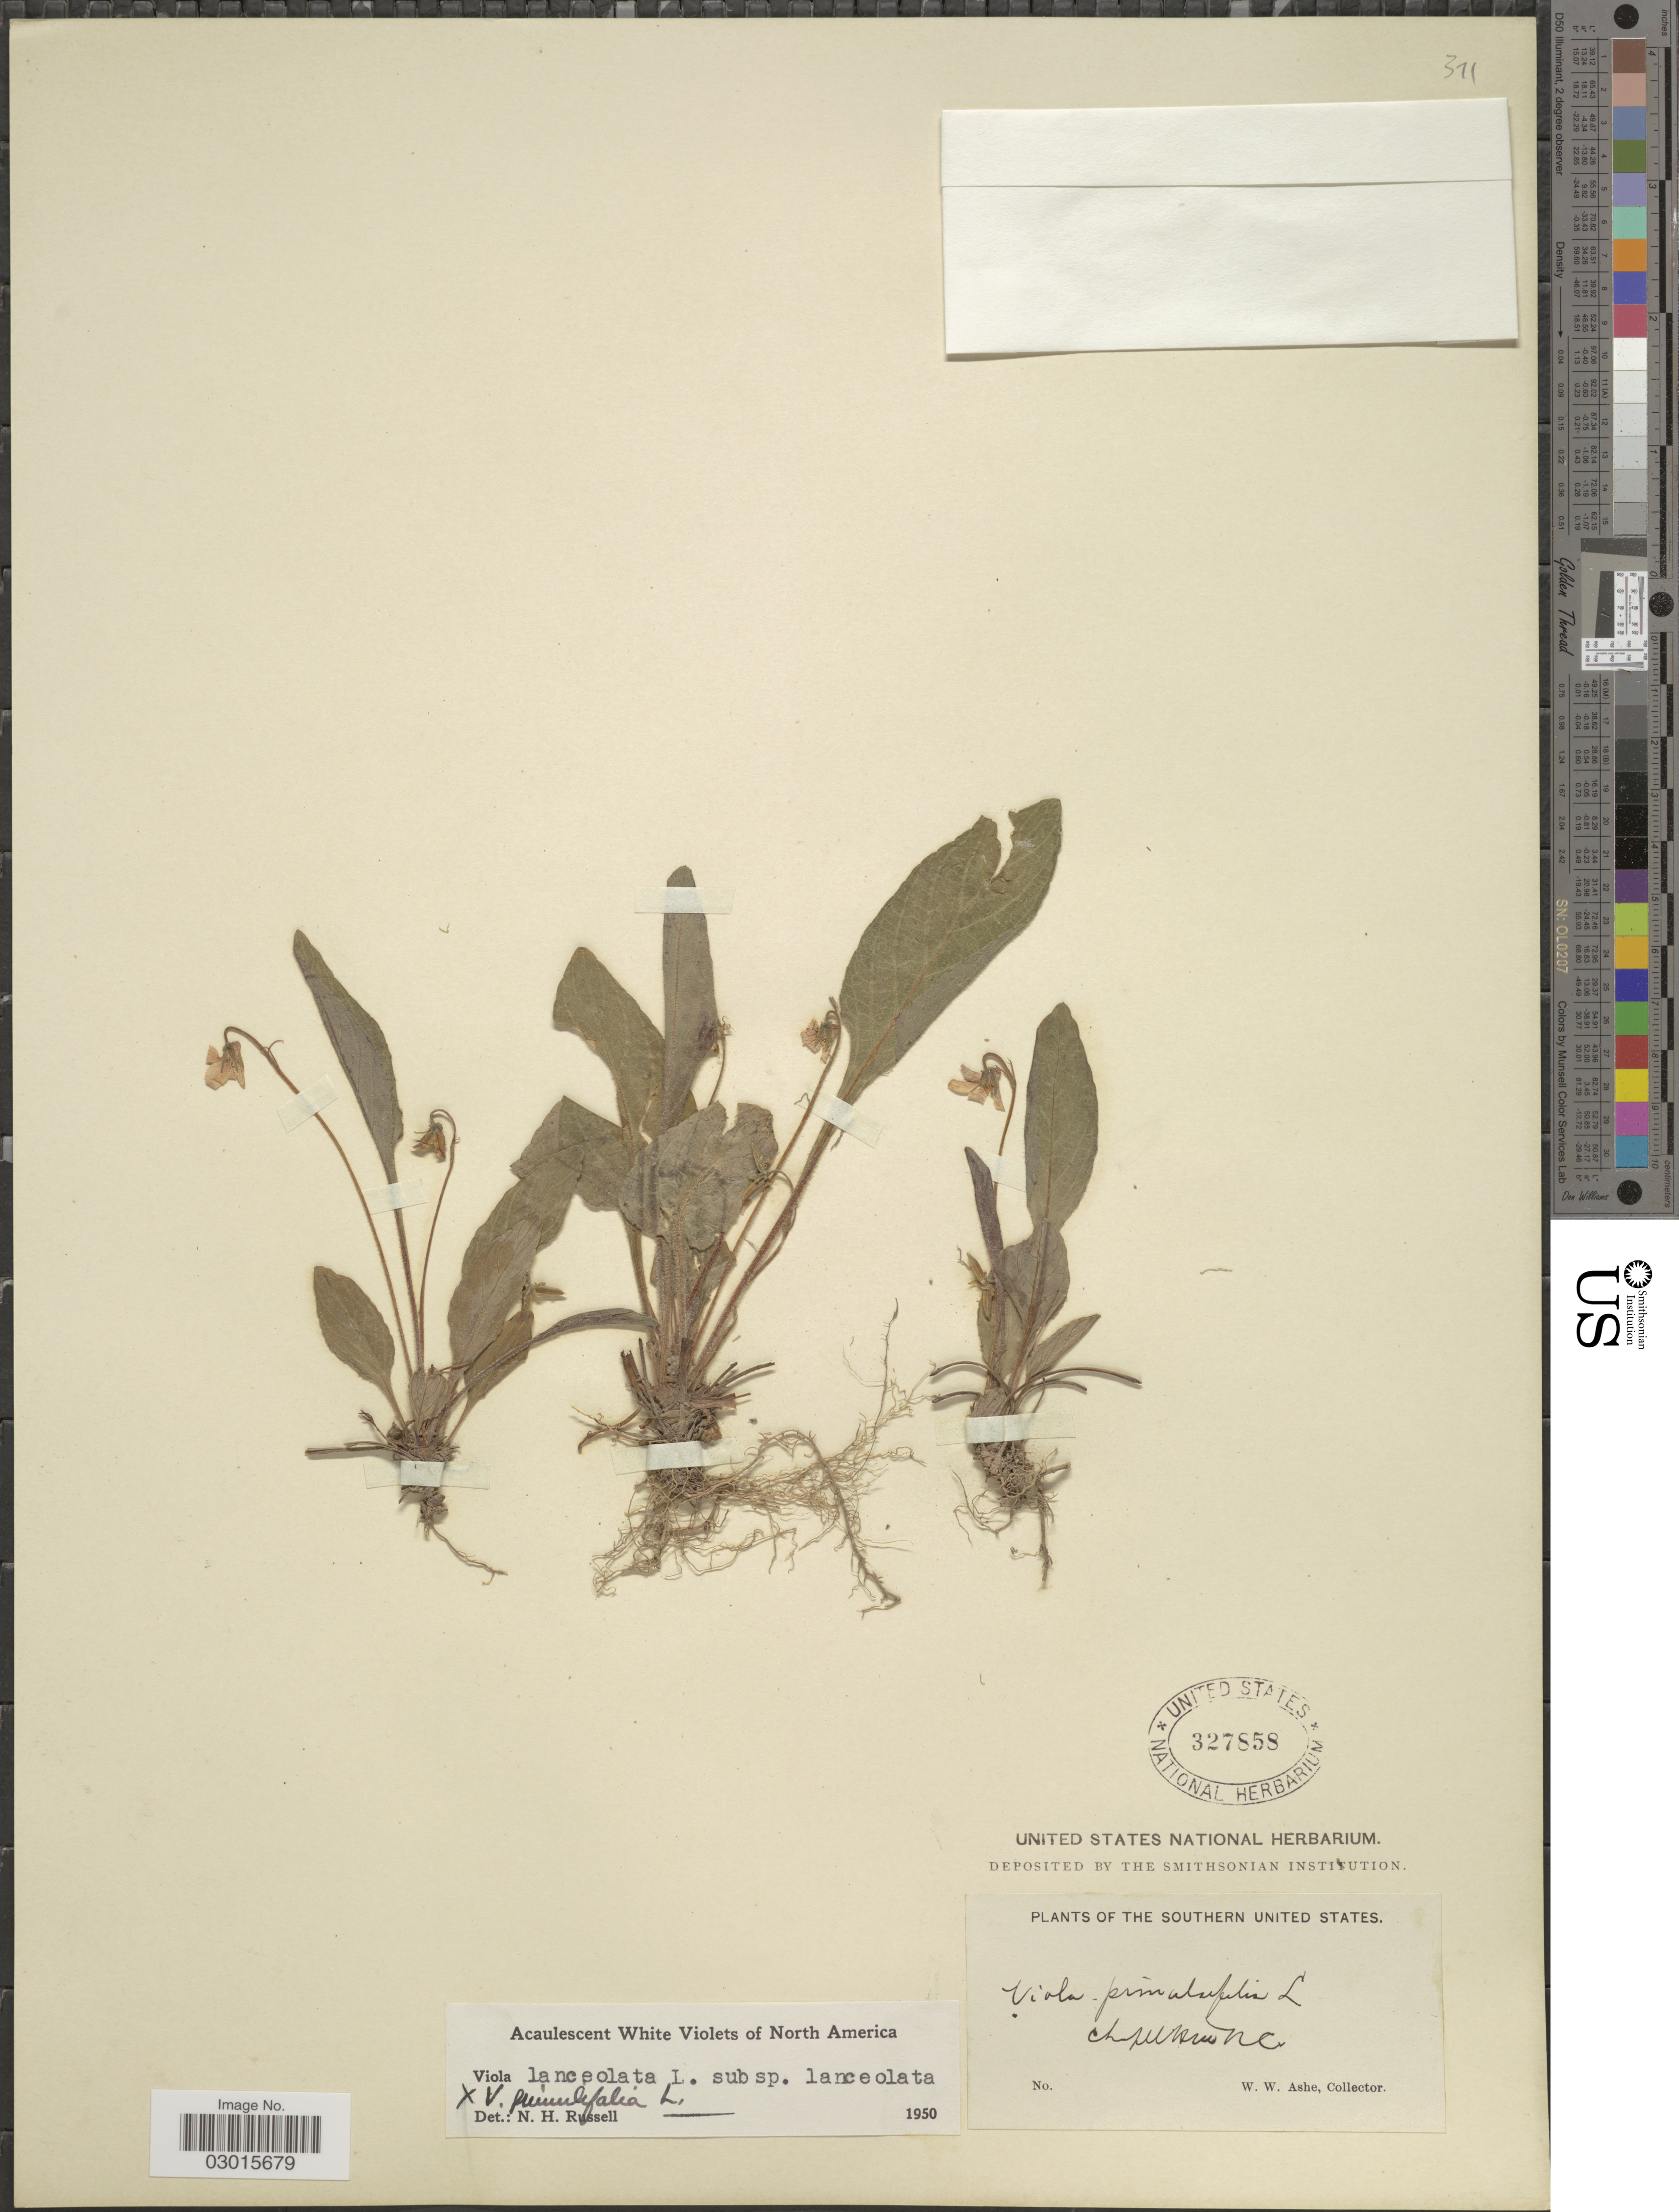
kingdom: Plantae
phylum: Tracheophyta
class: Magnoliopsida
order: Malpighiales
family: Violaceae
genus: Viola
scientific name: Viola lanceolata subsp. lanceolata x V. primulifolia L.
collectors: W. W. Ashe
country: United States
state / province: North Carolina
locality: Southern United States. Chapel Hill NC.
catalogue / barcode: US 327858